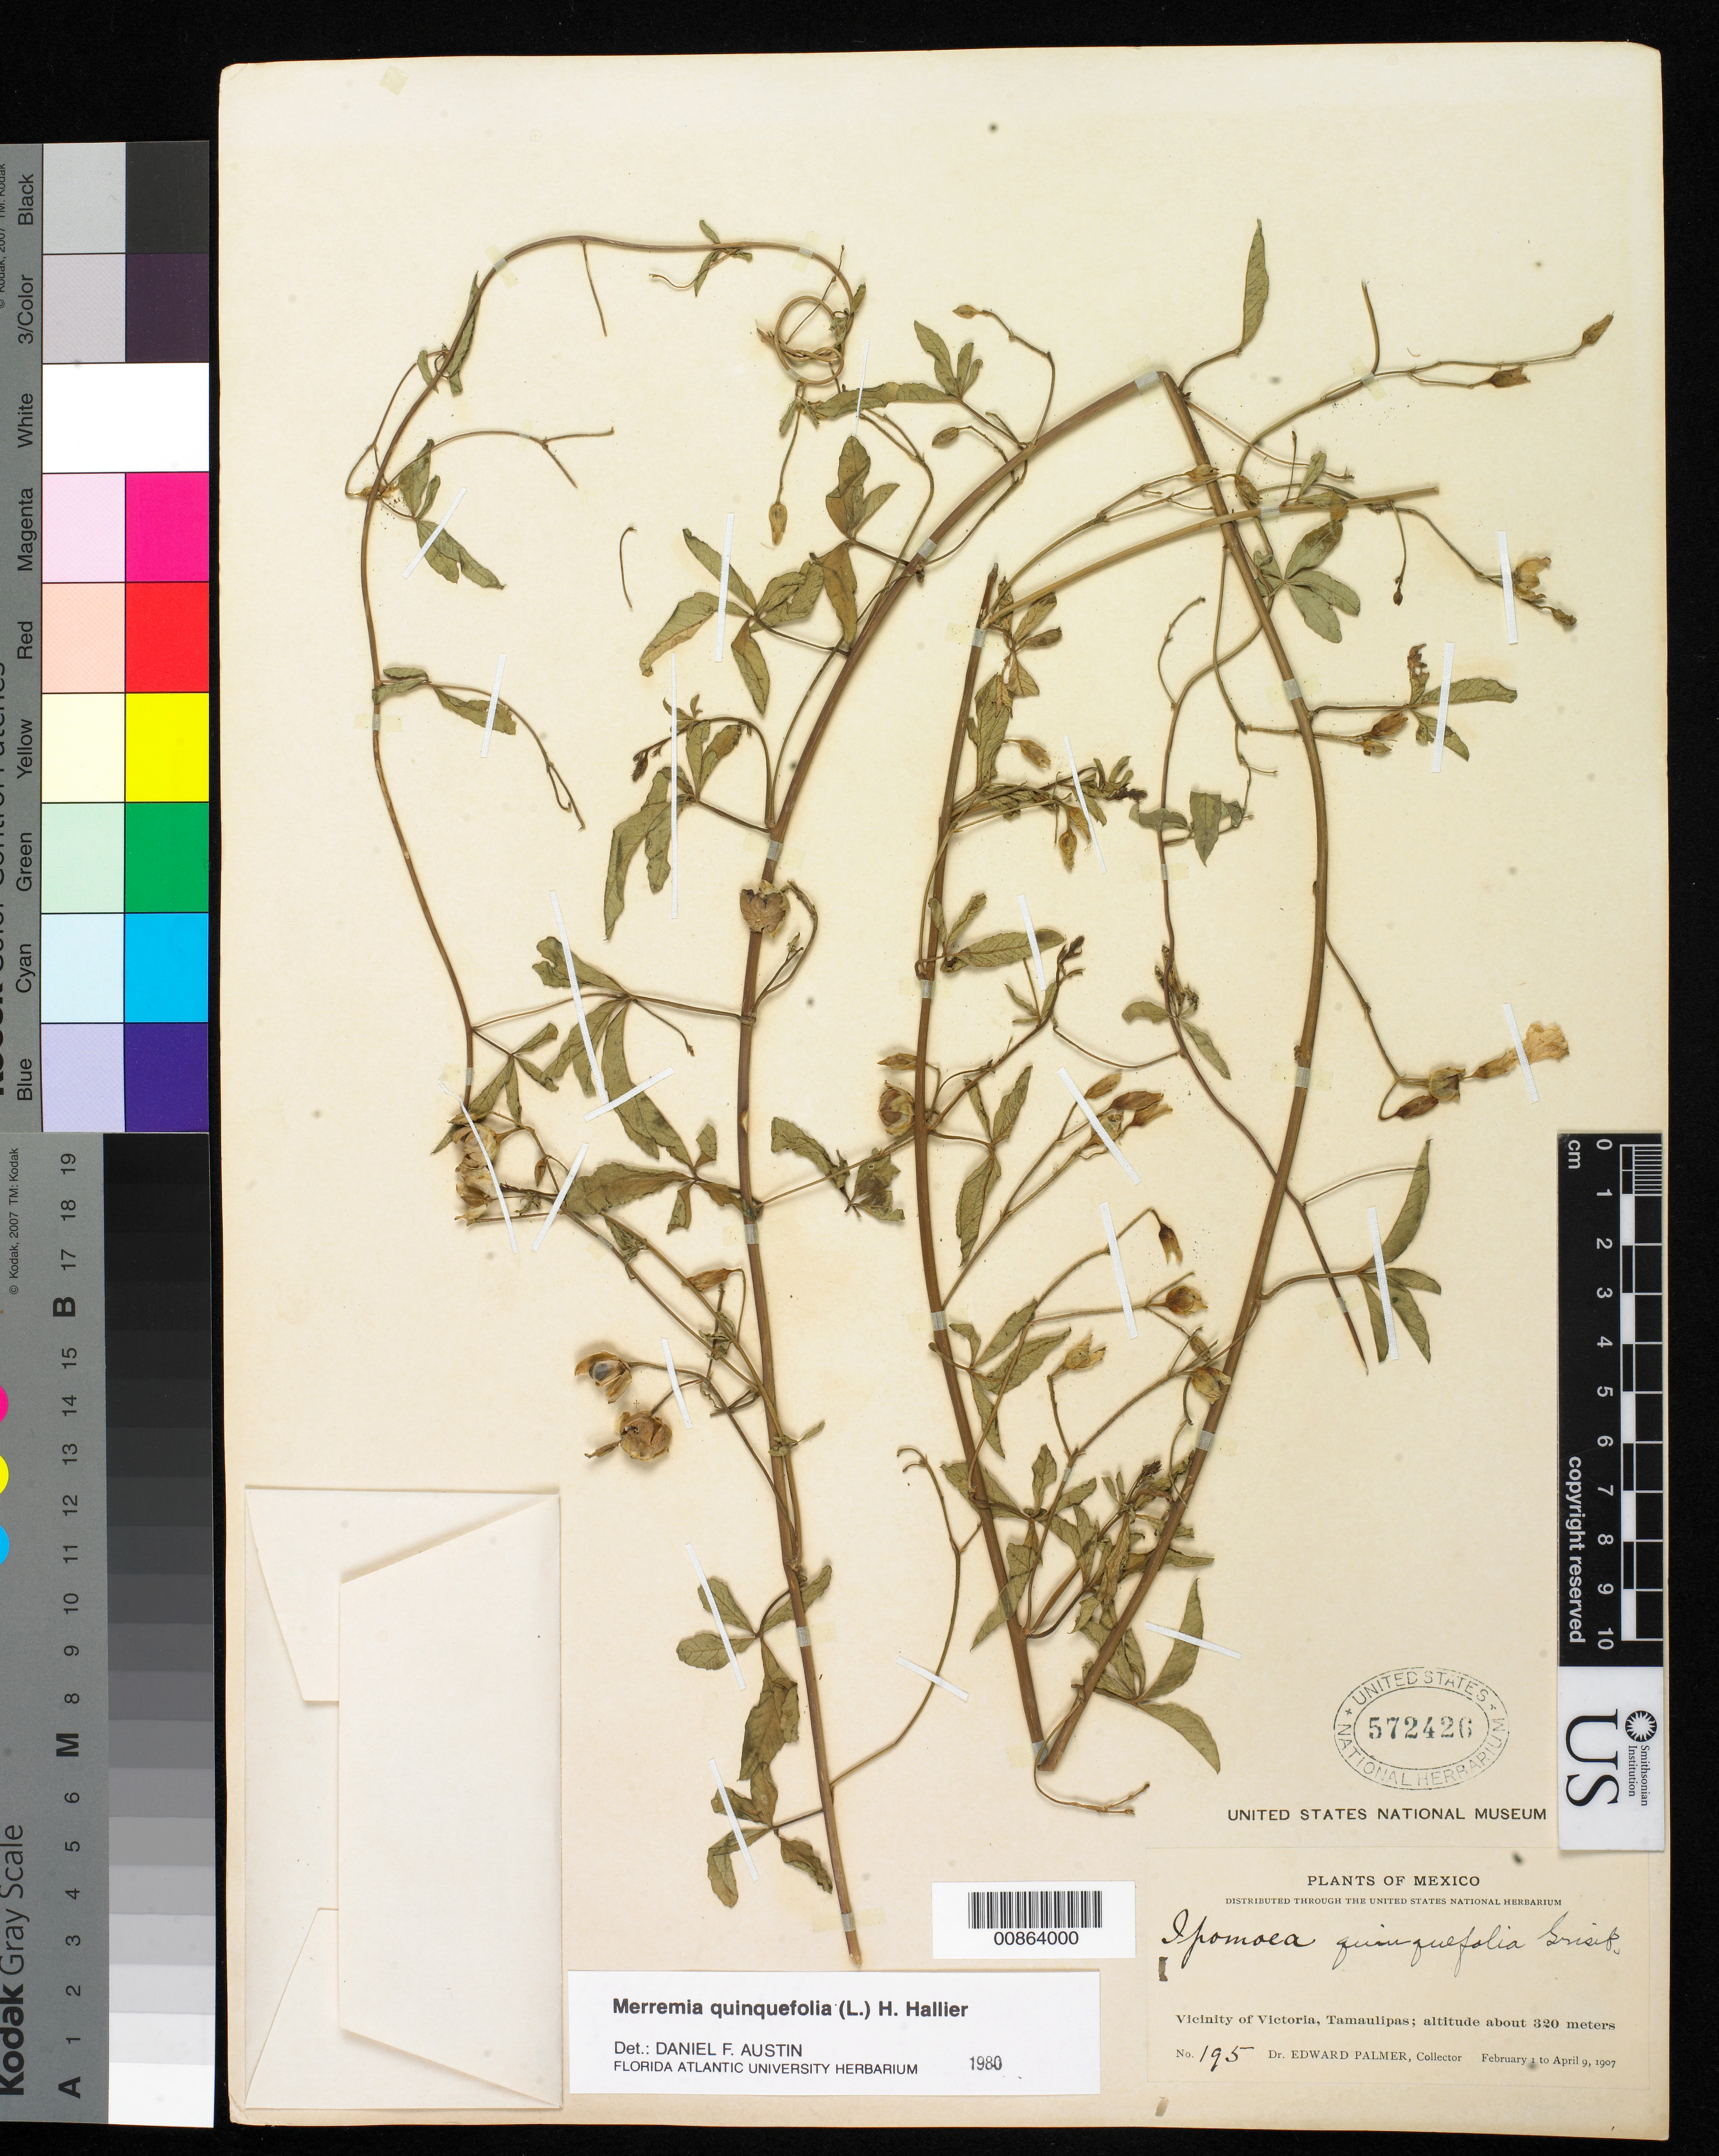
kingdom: Plantae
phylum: Tracheophyta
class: Magnoliopsida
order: Solanales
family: Convolvulaceae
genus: Distimake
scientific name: Distimake quinquefolius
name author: (L.) A. R. Simões & Staples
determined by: Strong, Mark T., (BOT), Smithsonian Institution - National Museum of Natural History (UNITED STATES)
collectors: E. Palmer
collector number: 195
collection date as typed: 01 Feb 1907 to 09 Apr 1907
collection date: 1907-02-01/1907-04-09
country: Mexico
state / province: Tamaulipas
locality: Vicinity of Victoria.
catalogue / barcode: US 572426